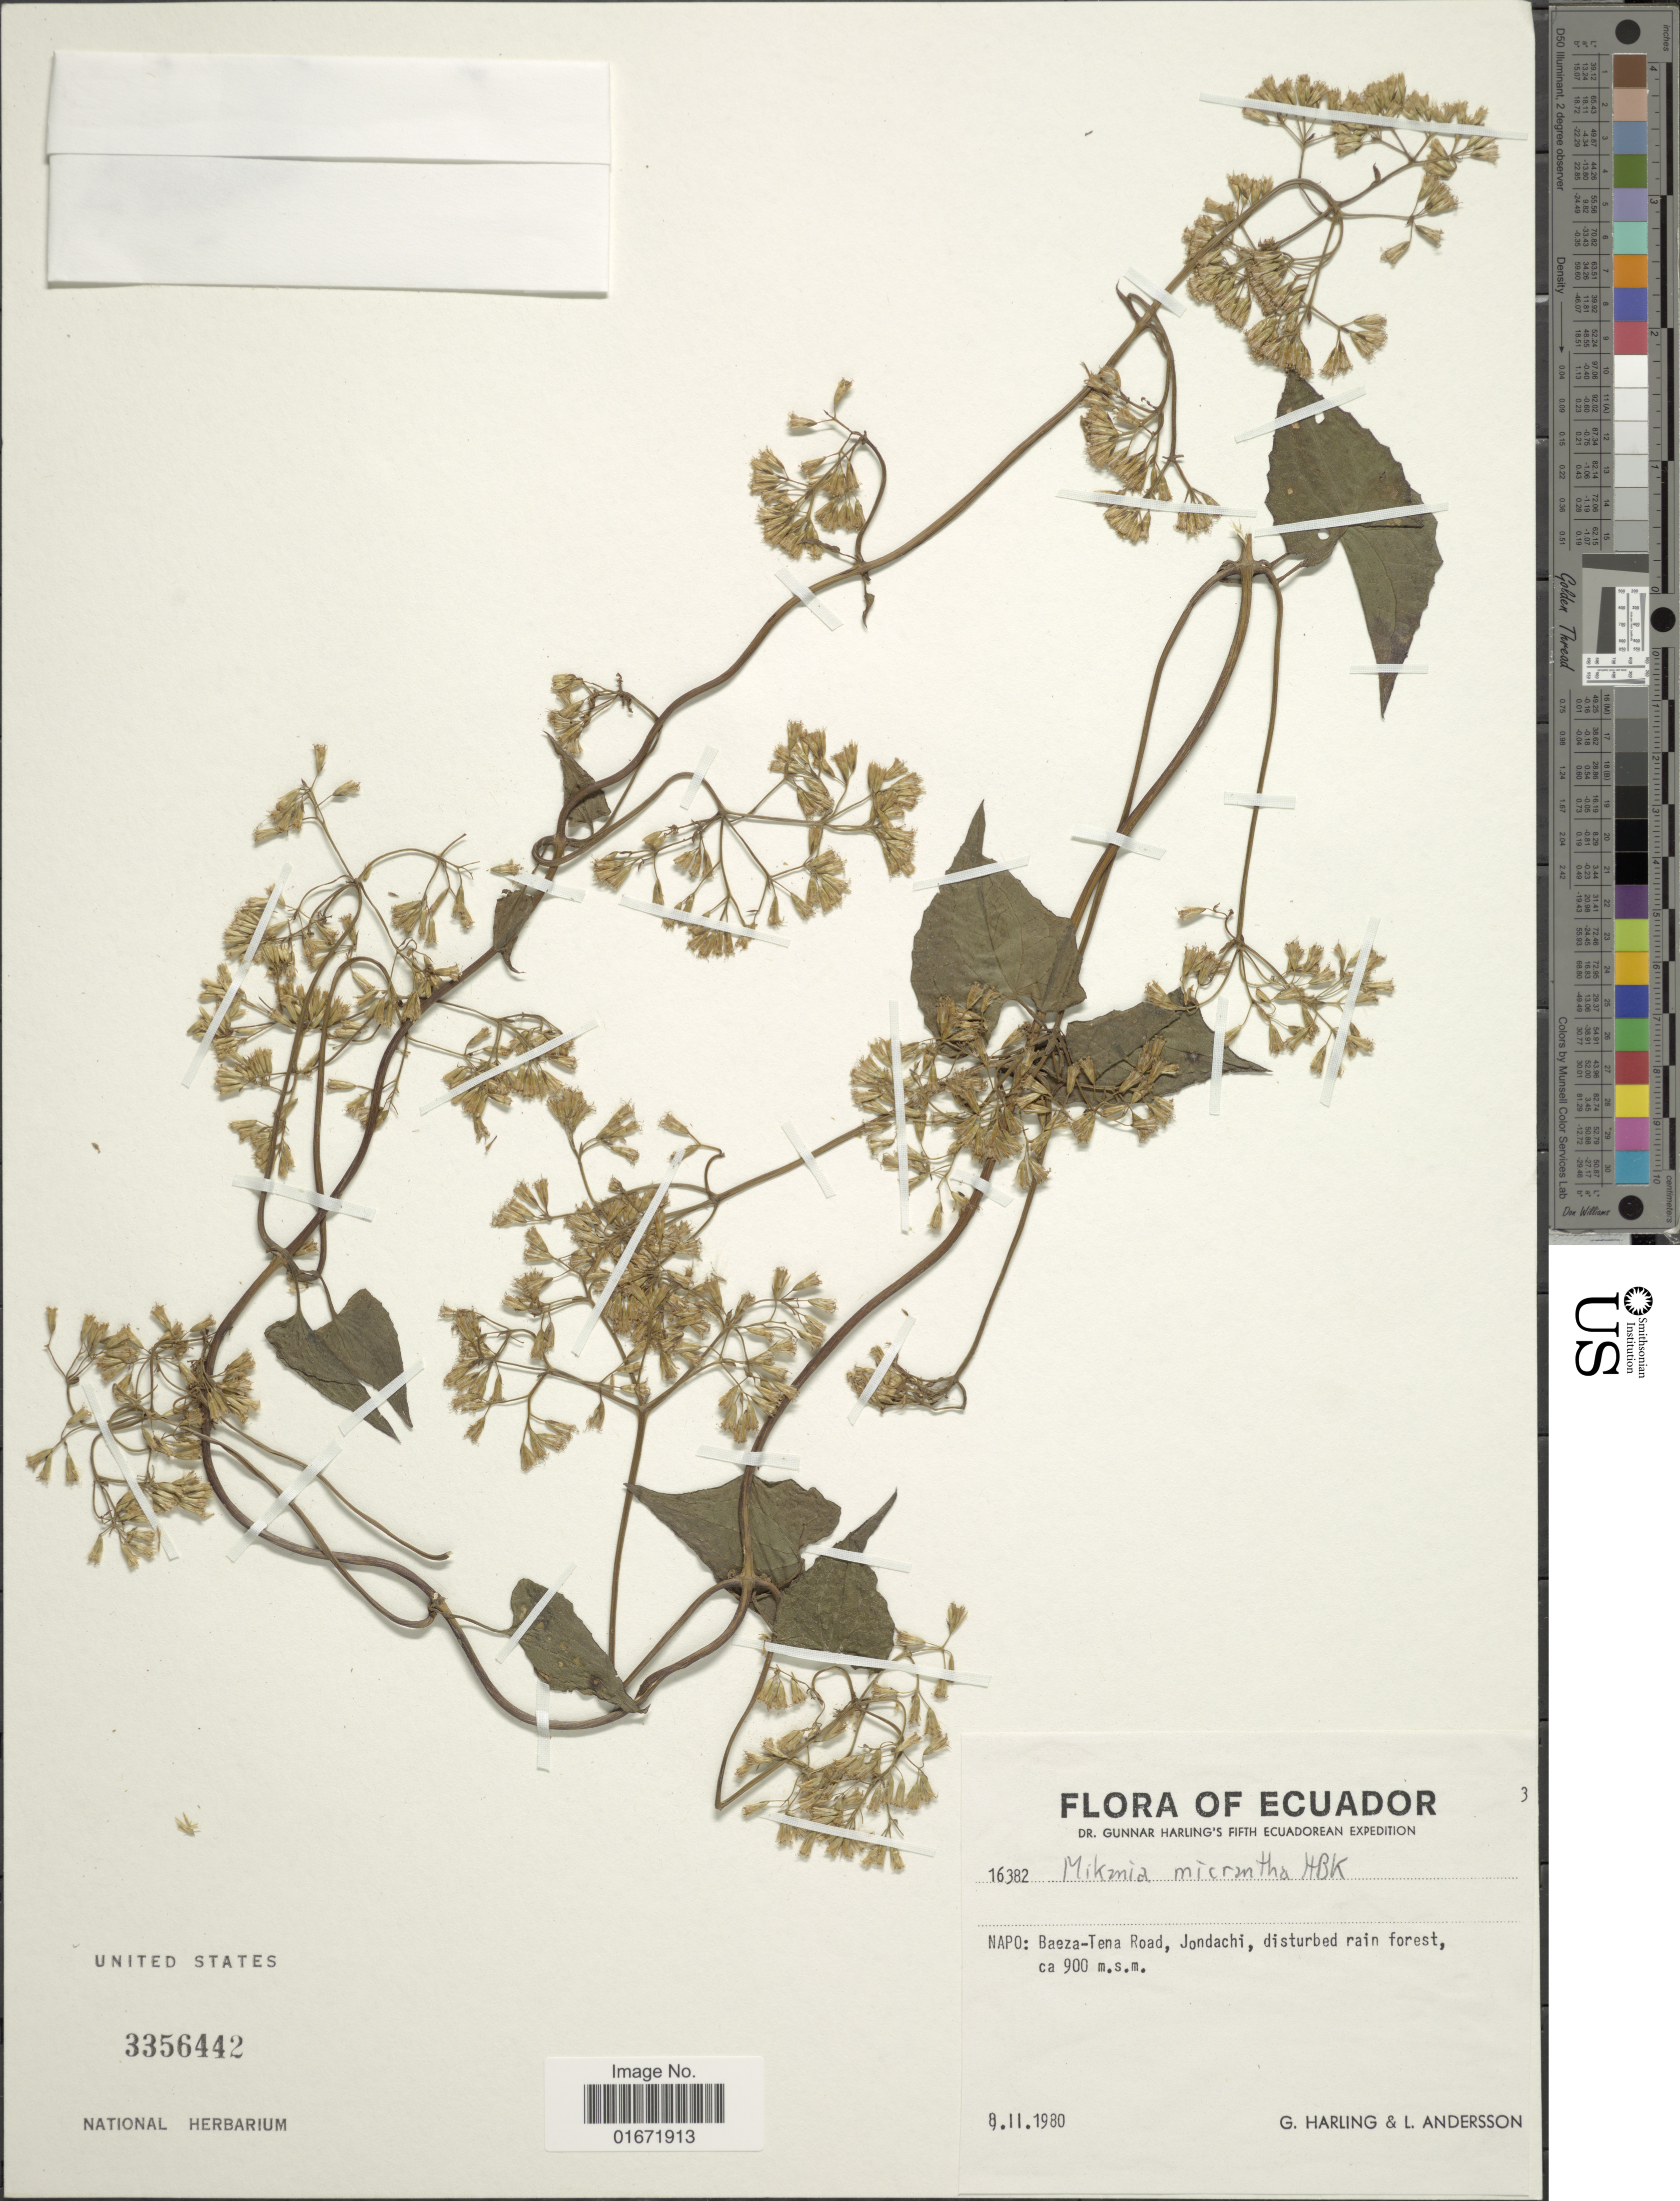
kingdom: Plantae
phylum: Tracheophyta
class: Magnoliopsida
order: Asterales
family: Asteraceae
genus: Mikania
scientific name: Mikania micrantha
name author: Kunth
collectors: G. Harling & L. Andersson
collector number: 16382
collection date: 1980-02-08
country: Ecuador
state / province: Napo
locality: Napo: Baeza - Tena Road, Jondachi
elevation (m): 900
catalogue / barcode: US 3356442